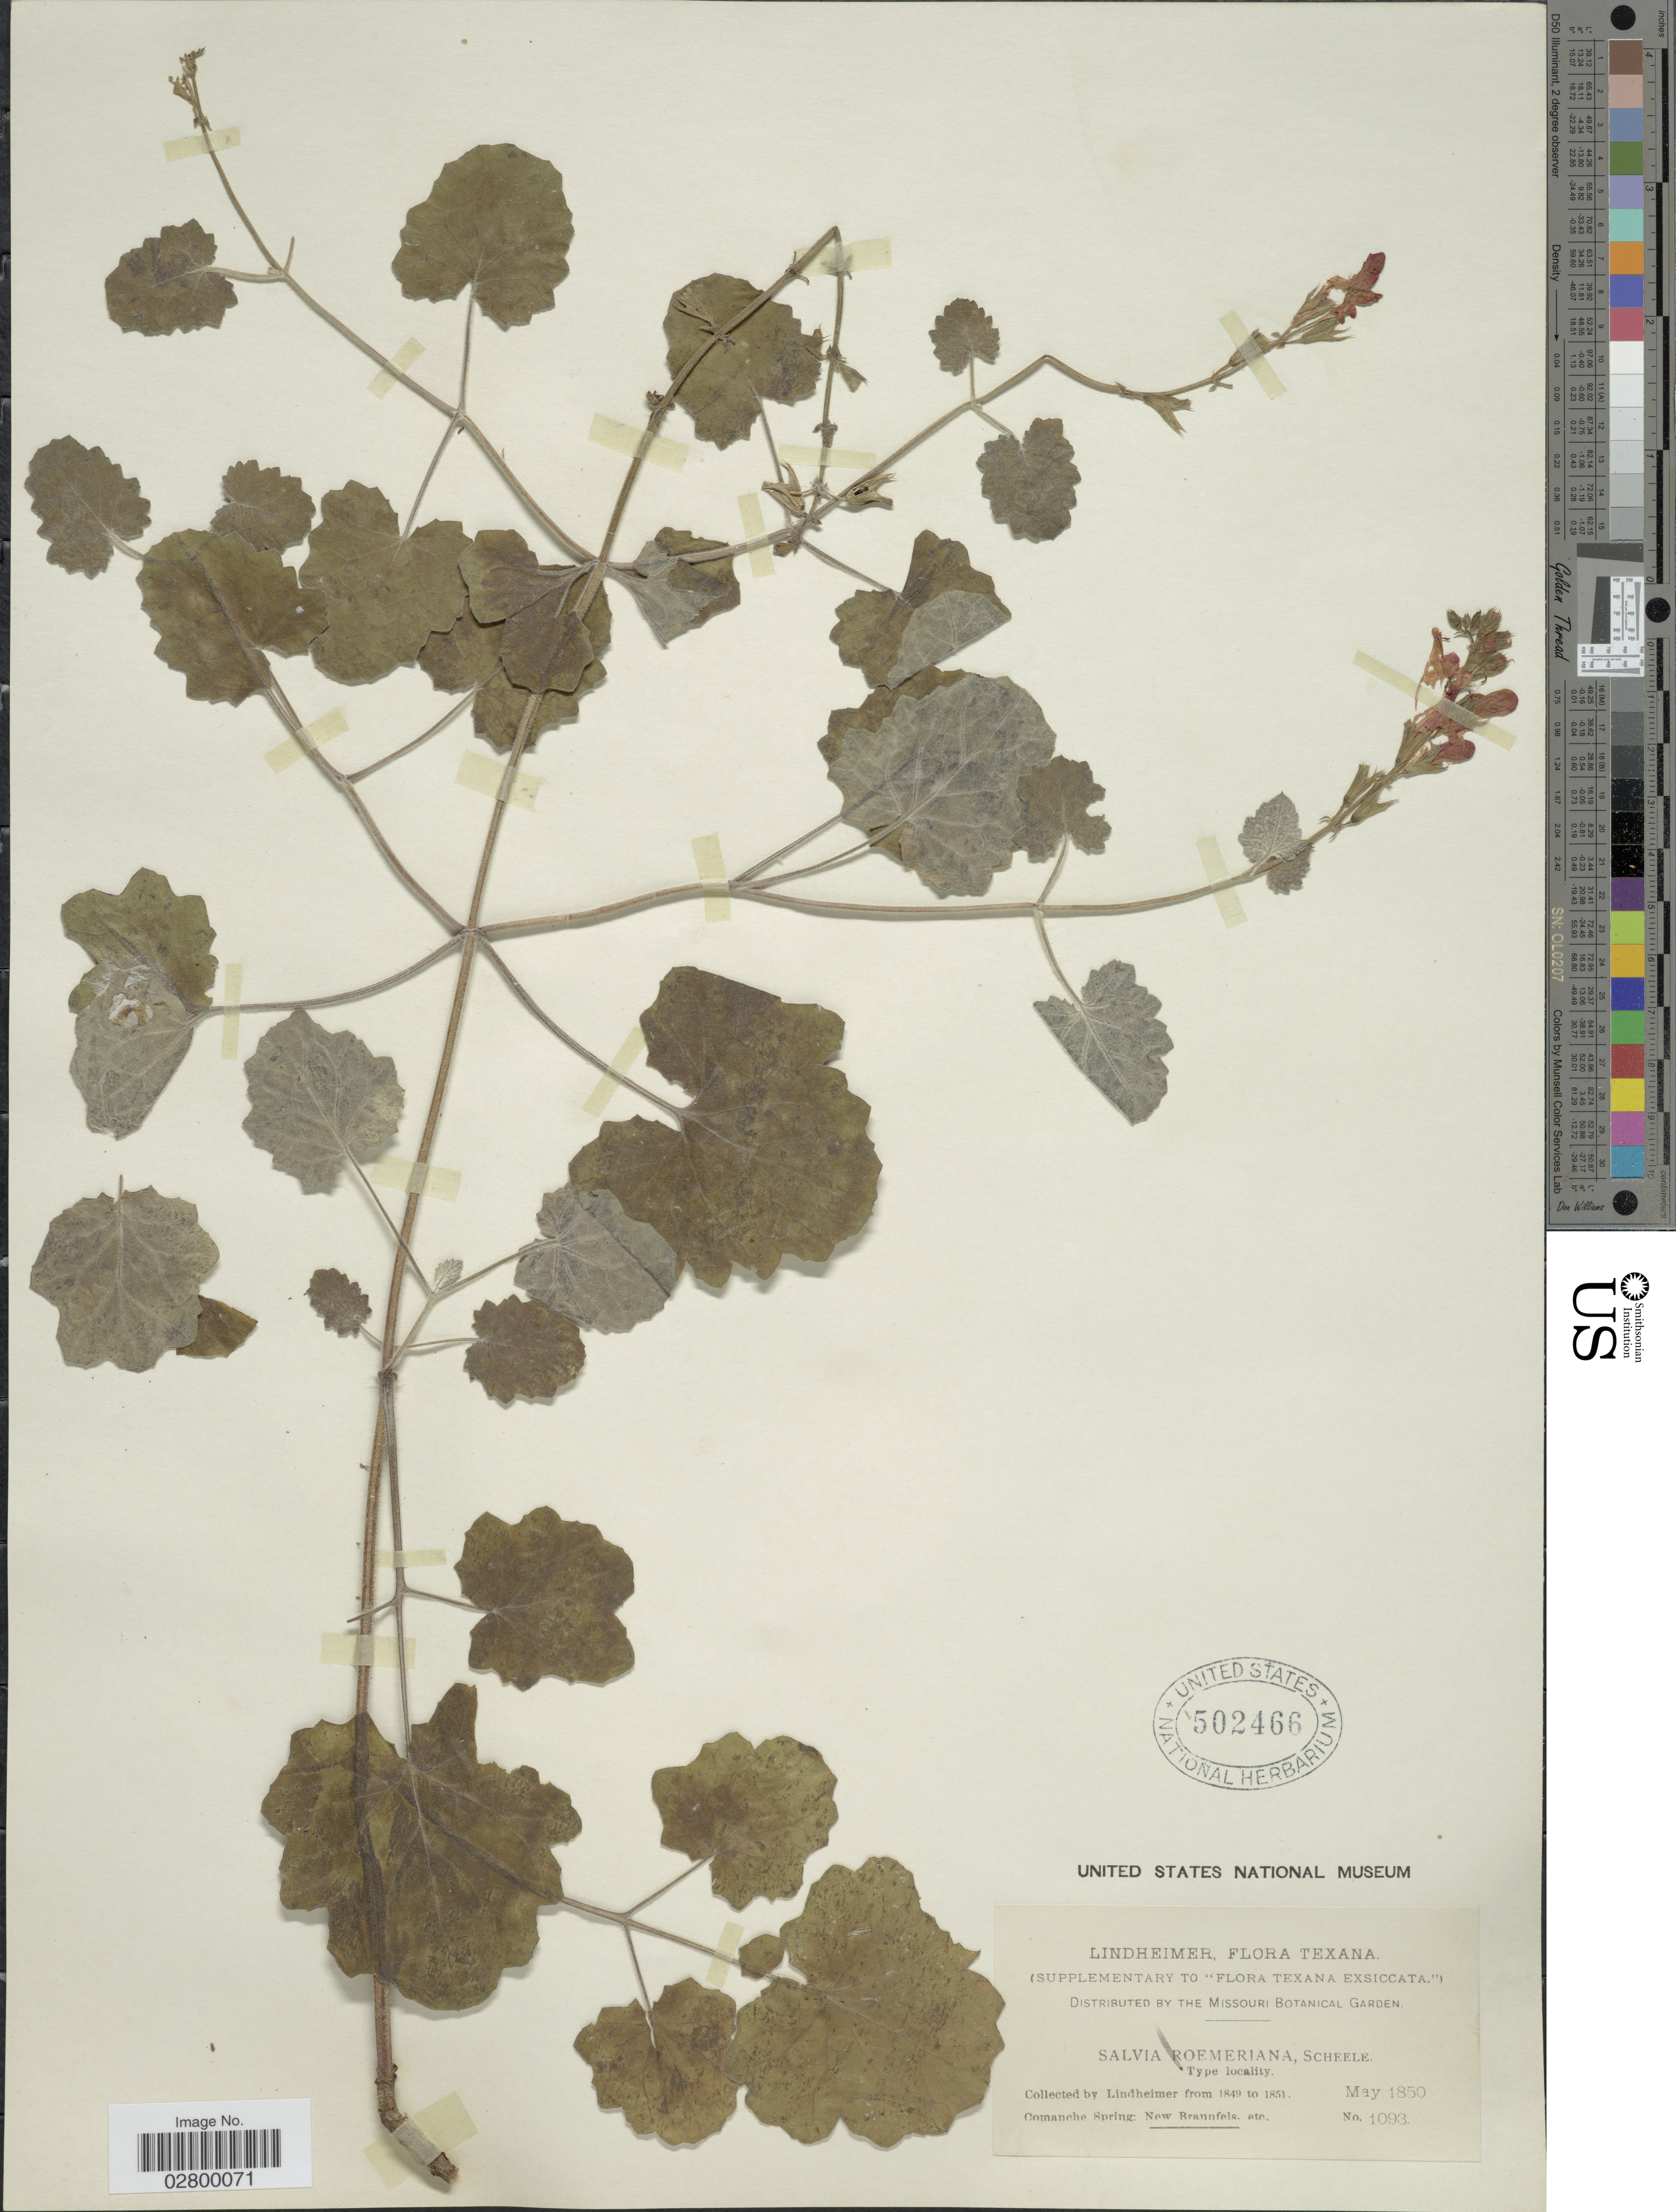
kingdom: Plantae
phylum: Tracheophyta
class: Magnoliopsida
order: Lamiales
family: Lamiaceae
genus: Salvia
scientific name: Salvia roemeriana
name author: Scheele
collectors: -. Lindheimer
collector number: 1093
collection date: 1850-05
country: United States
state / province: Texas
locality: Texana. Comanche Spring: New Braunfels, etc.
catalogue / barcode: US 502466